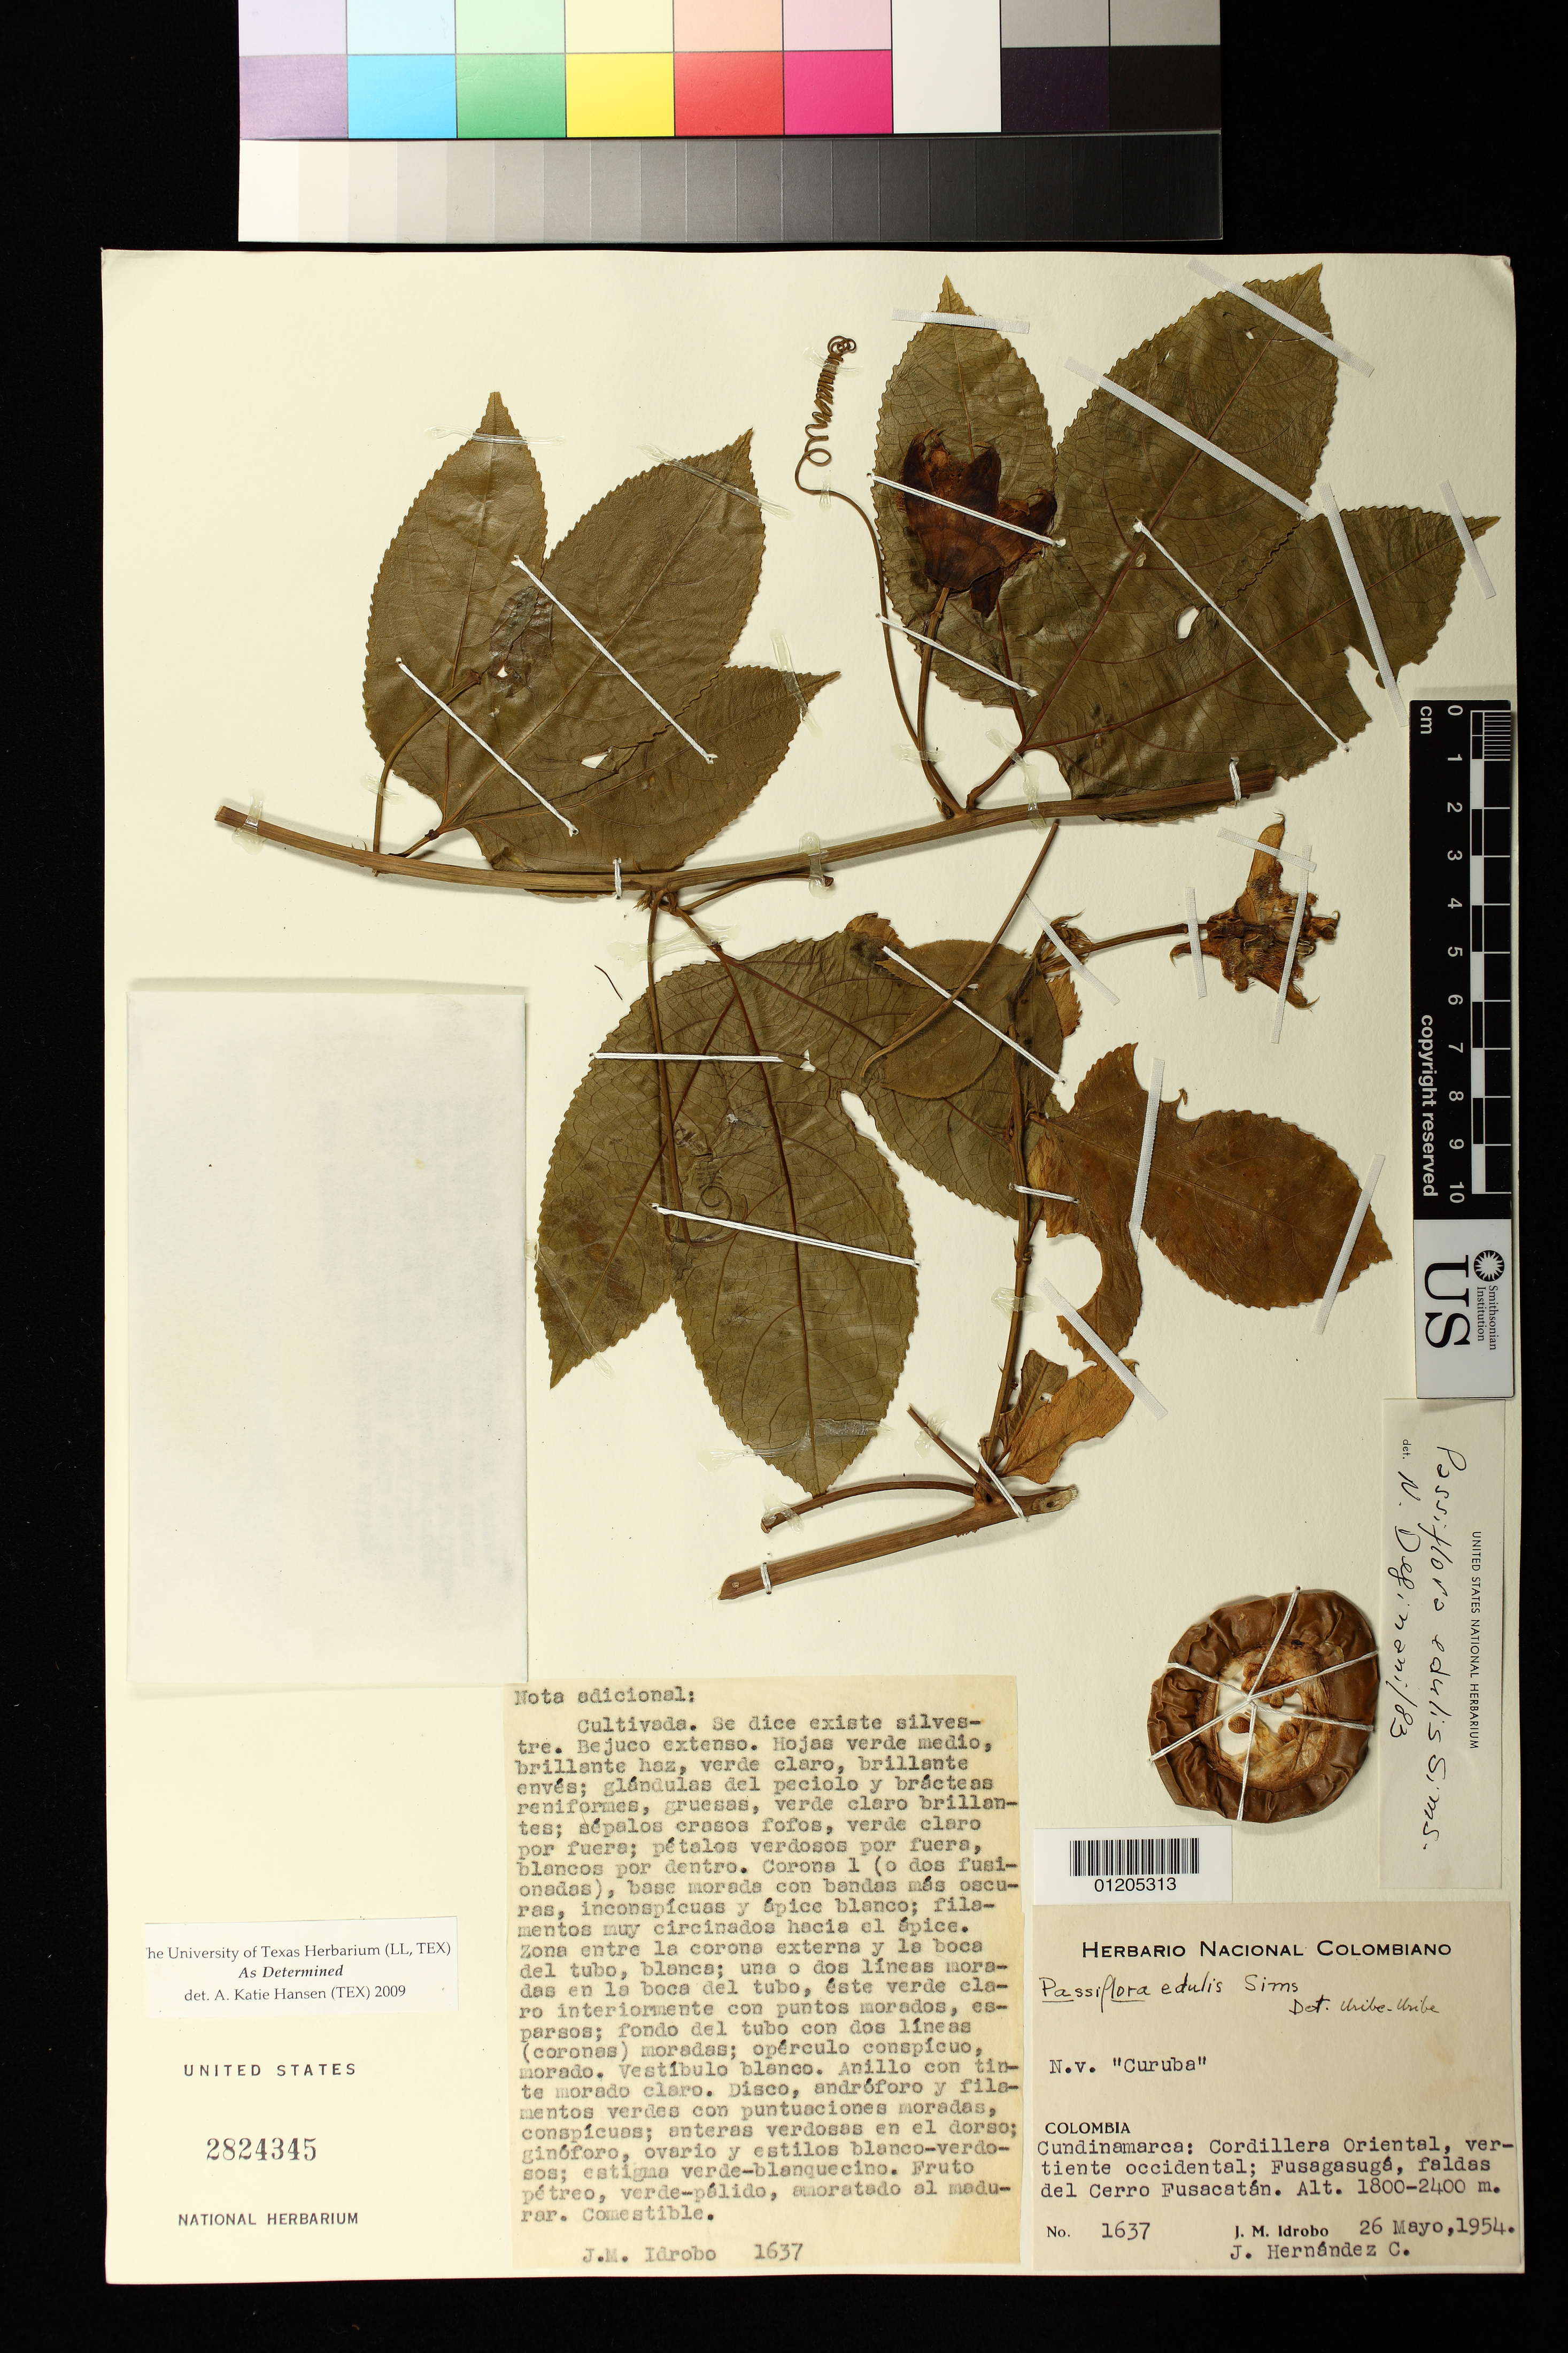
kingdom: Plantae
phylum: Tracheophyta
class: Magnoliopsida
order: Malpighiales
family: Passifloraceae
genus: Passiflora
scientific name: Passiflora edulis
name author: Sims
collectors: J. M. Idrobo, J. Hernandez Camacho & J. Hernández C.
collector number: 1637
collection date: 1954-05-26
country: Colombia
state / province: Cundinamarca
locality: Cordillera Oriental, vertienet occidental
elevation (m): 1800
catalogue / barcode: US 2824345